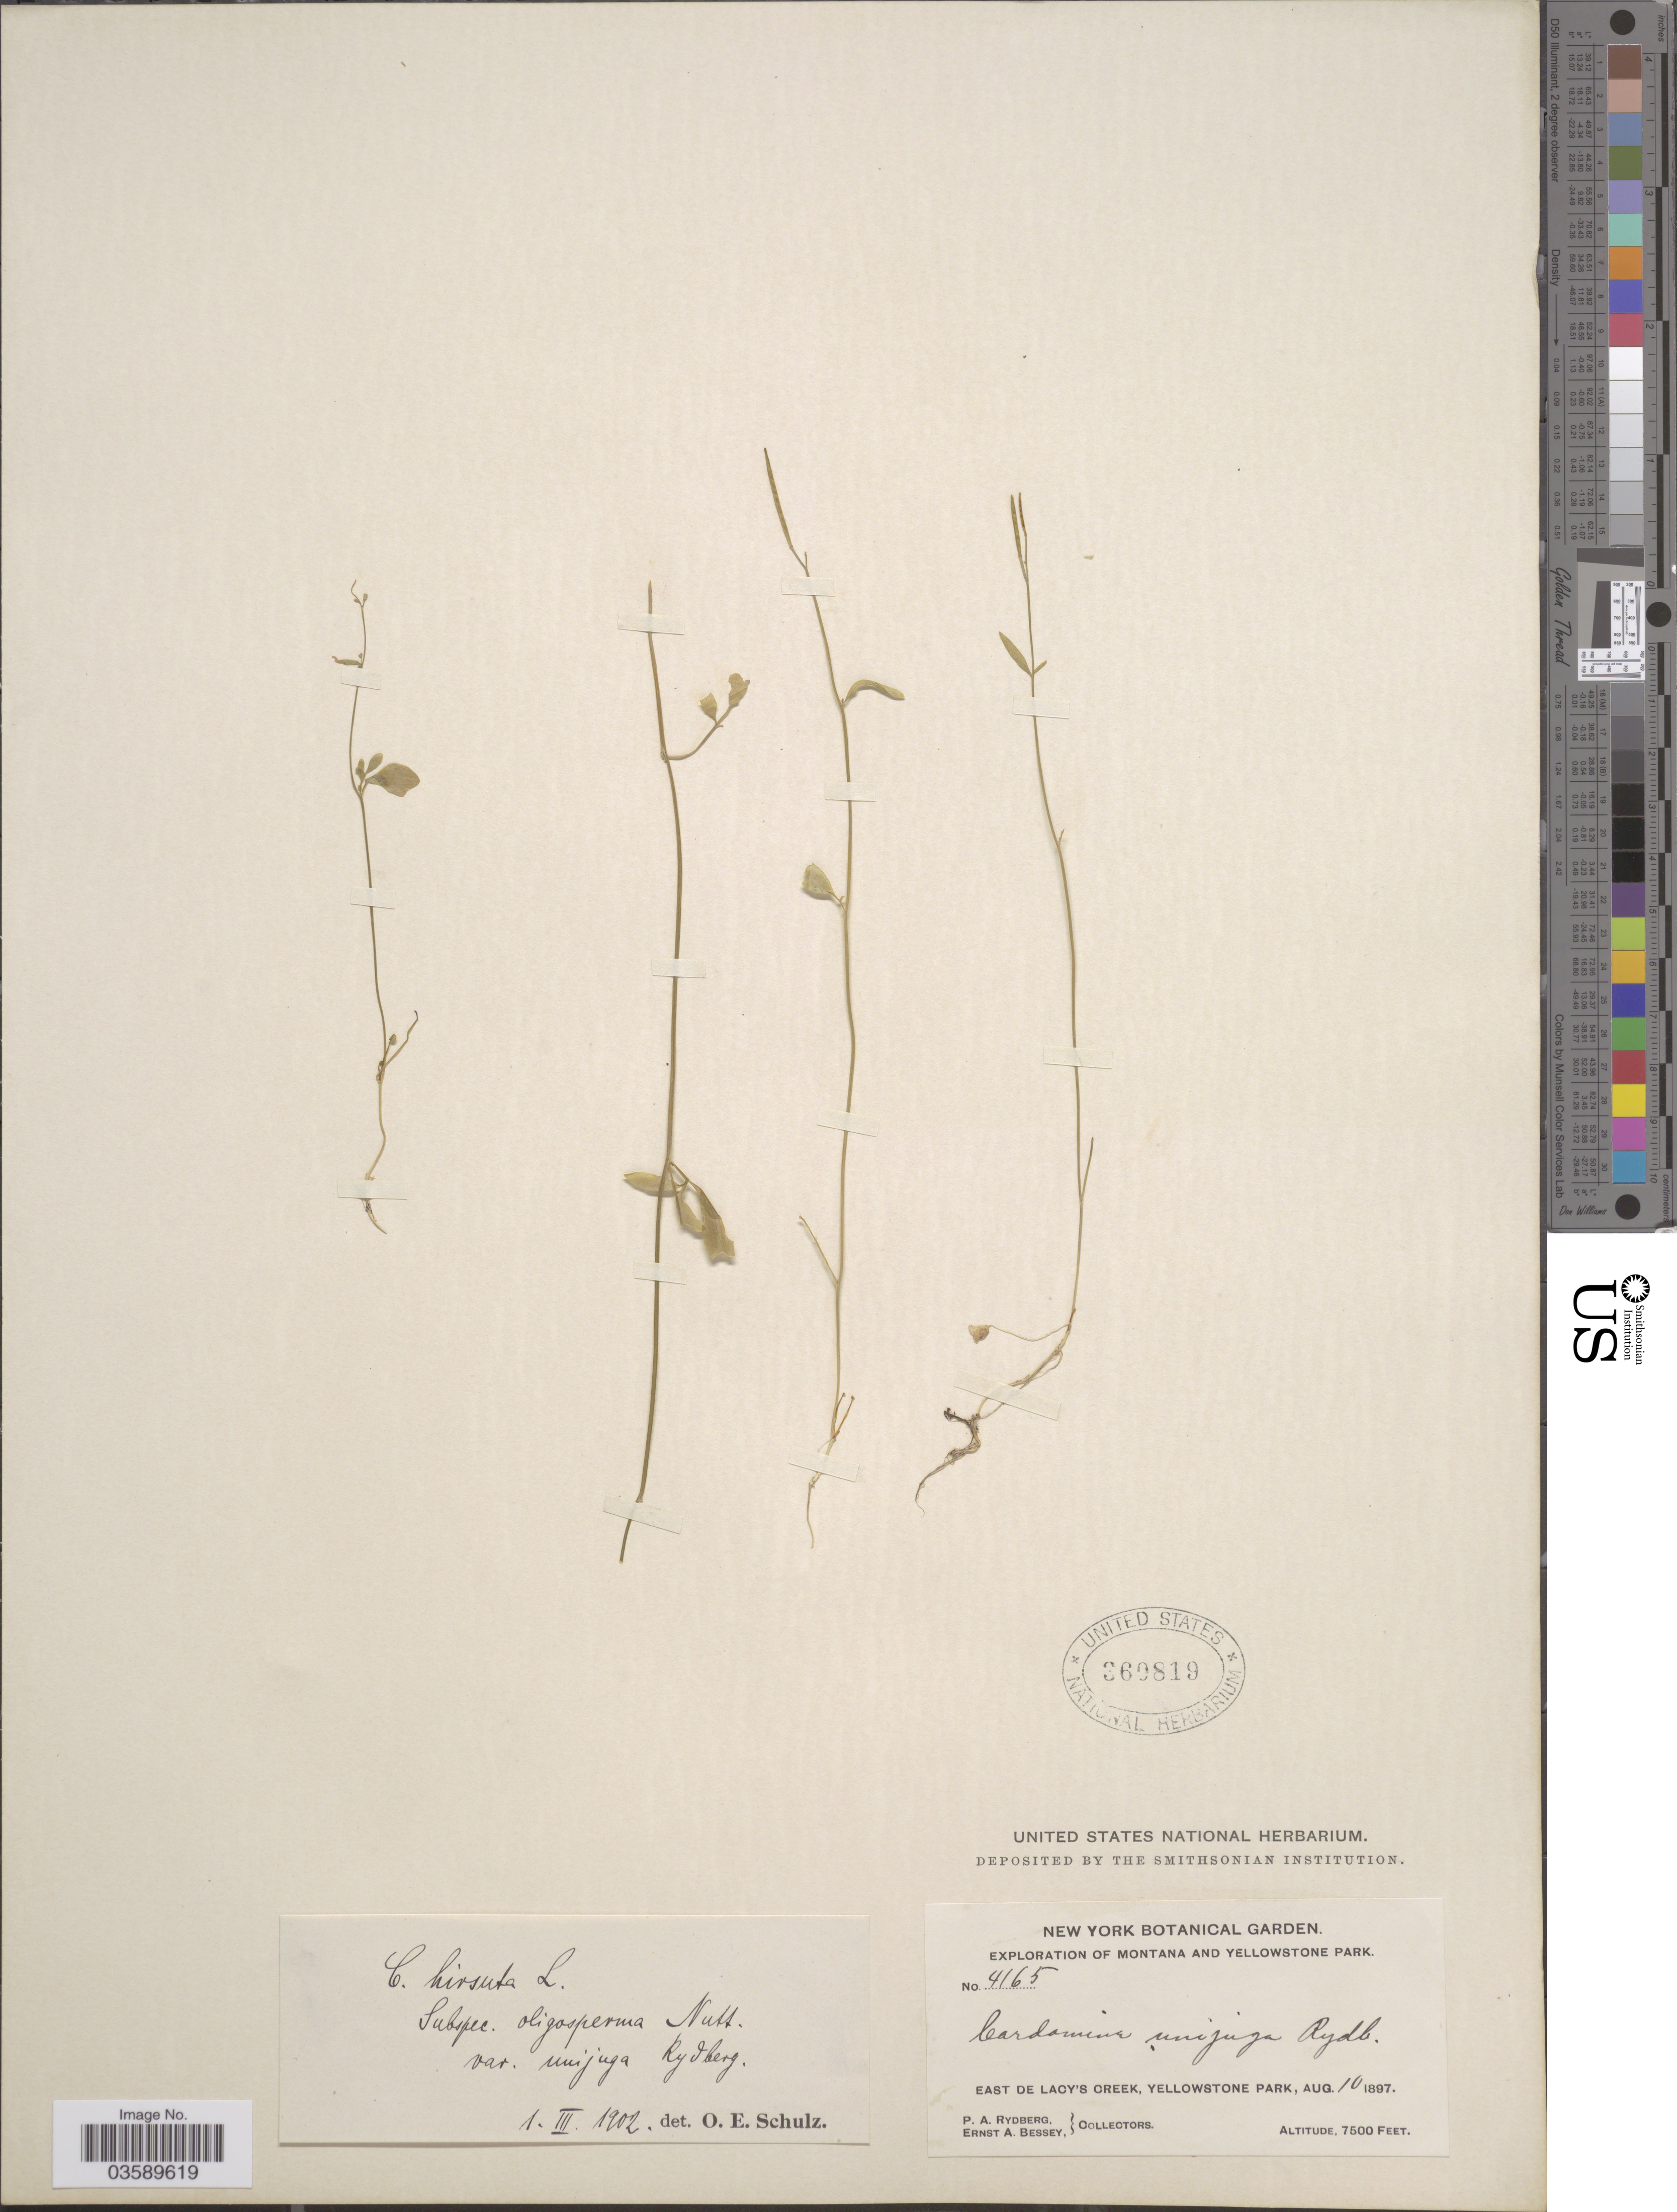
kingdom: Plantae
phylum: Tracheophyta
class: Magnoliopsida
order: Brassicales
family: Brassicaceae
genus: Cardamine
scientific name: Cardamine oligosperma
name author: Nutt.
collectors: P. A. Rydberg & E. A. Bessey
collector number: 4165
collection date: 1897-08-10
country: United States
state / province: Wyoming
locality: Montana and Yellowstone Park. East de Lacy's Creek.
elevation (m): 2286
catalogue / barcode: US 360819